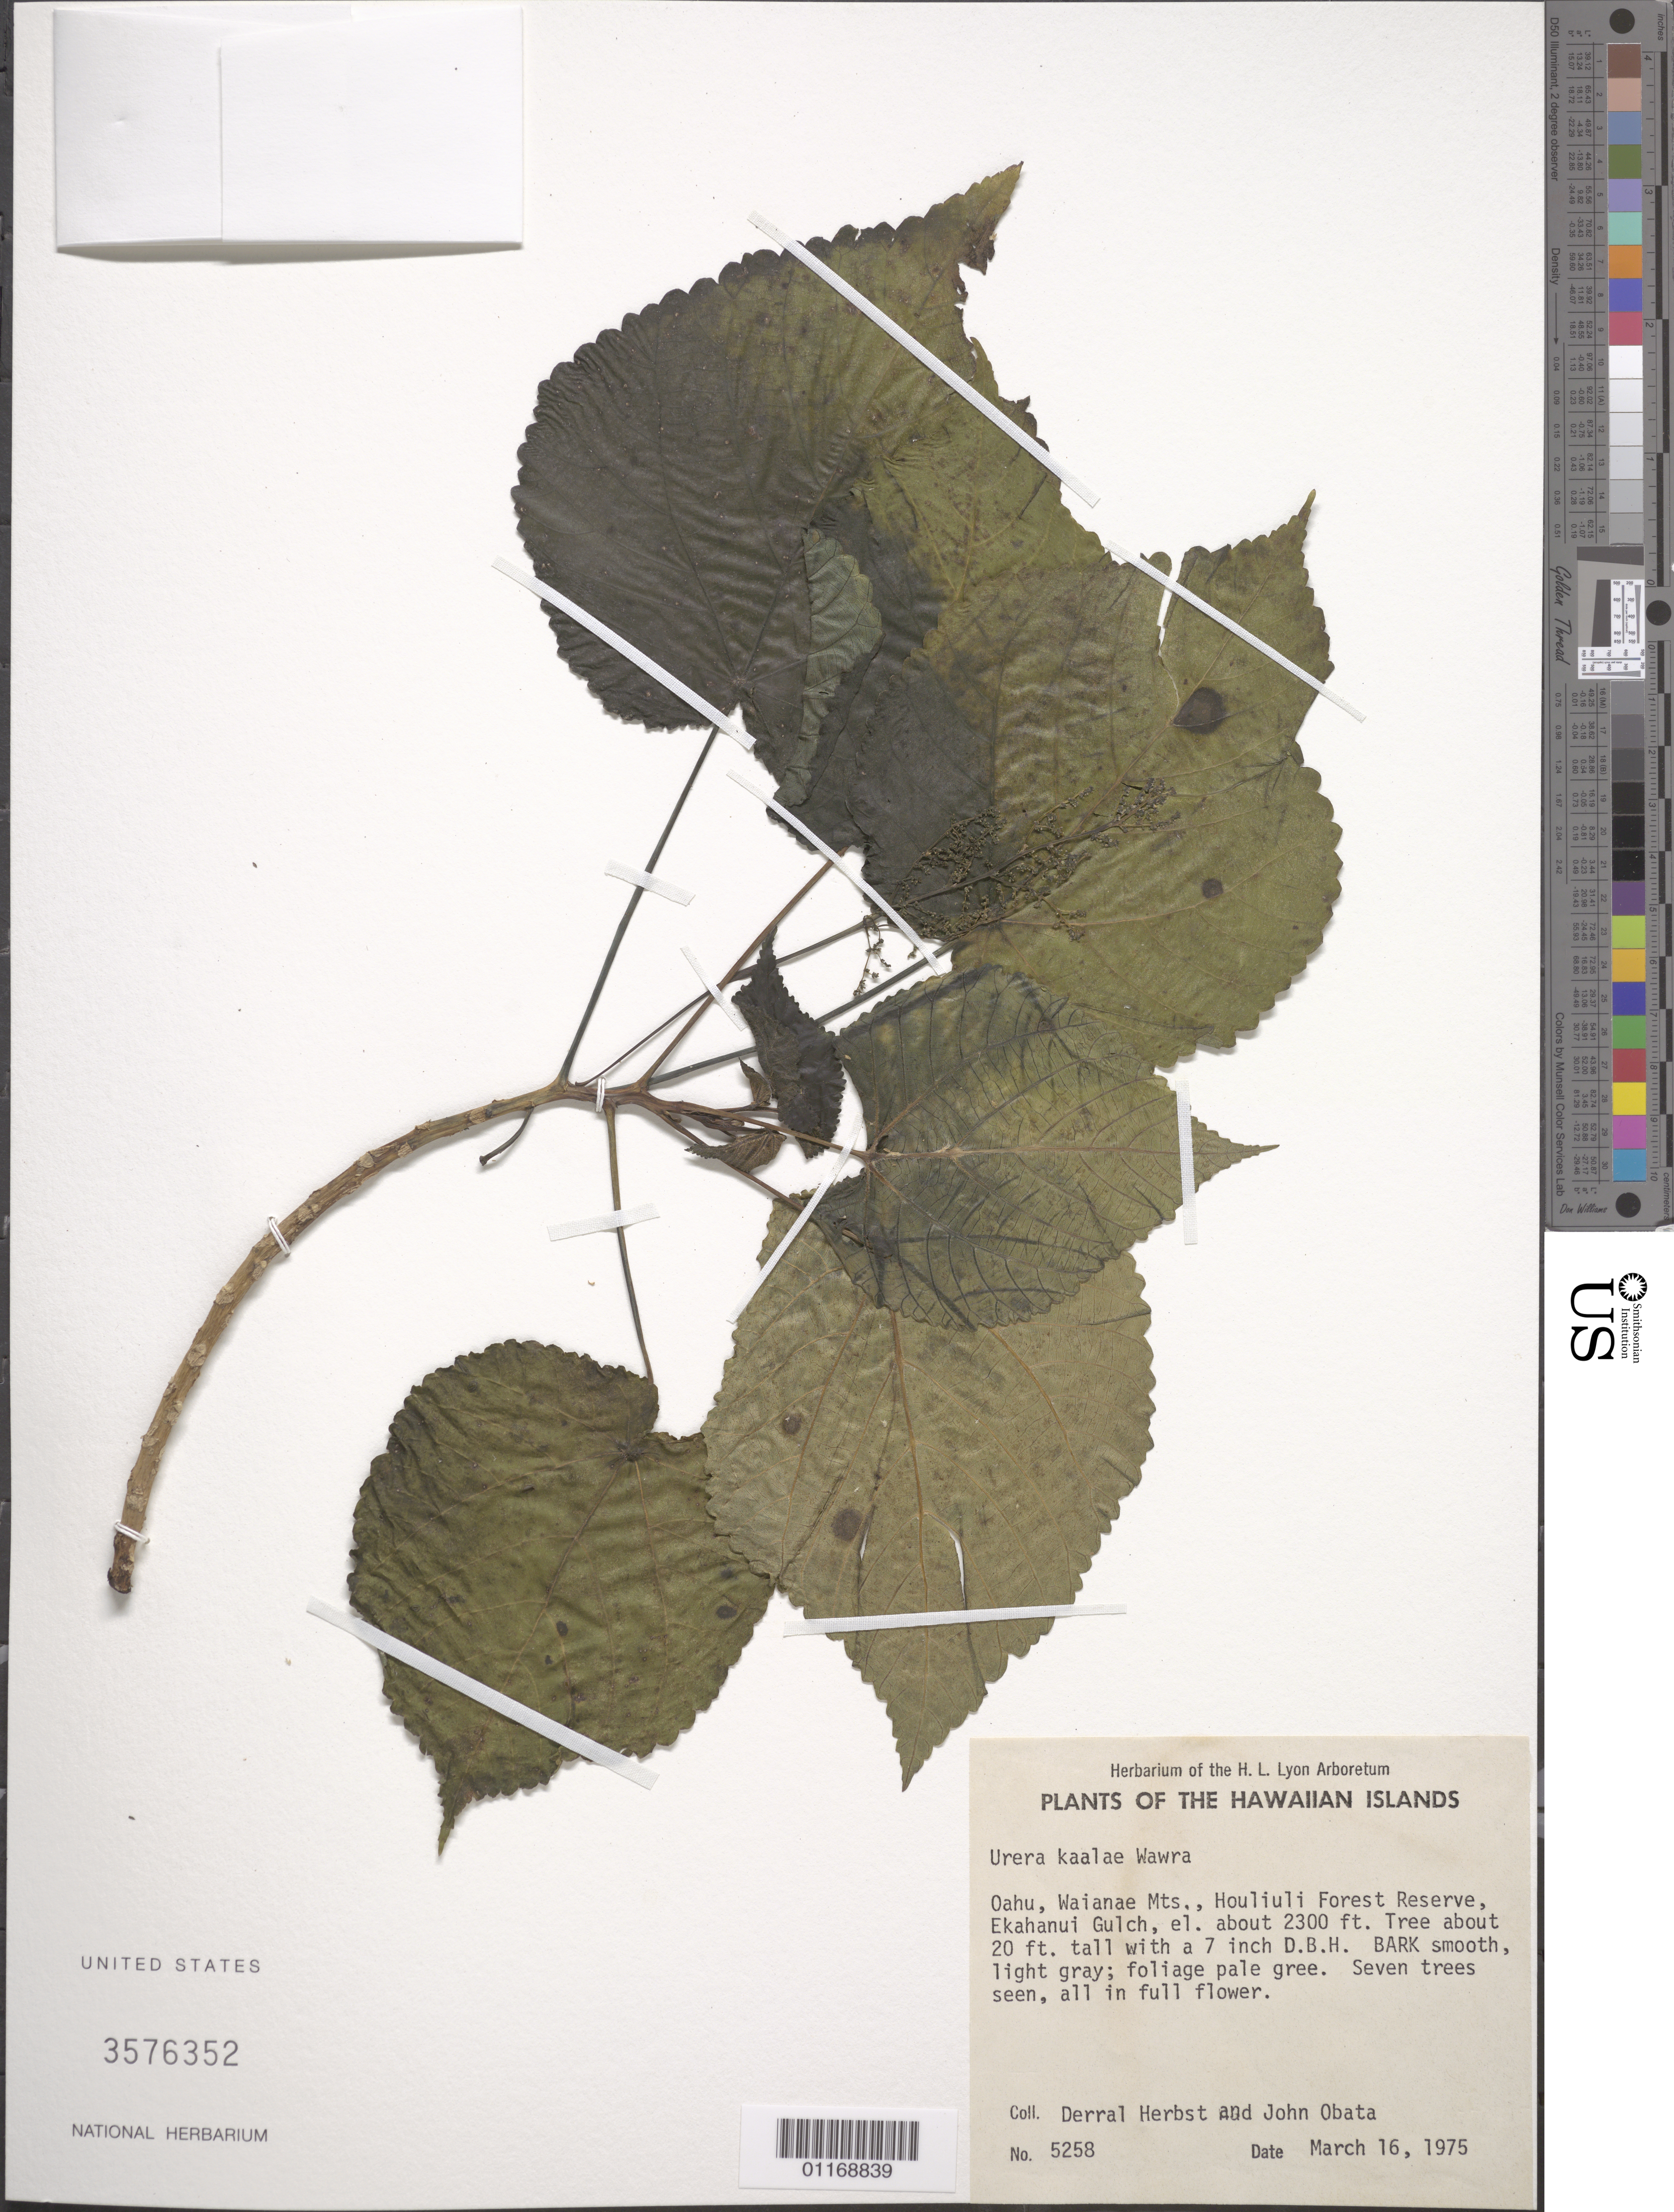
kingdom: Plantae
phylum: Tracheophyta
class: Magnoliopsida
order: Rosales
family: Urticaceae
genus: Urera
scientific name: Urera kaalae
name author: Wawra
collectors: D. R. Herbst & J. Obata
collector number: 5258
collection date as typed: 16 Mar 1975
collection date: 1975-03-16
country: United States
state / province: Hawaii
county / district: Honolulu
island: Oahu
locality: Waianae Mts, Honouliuli Forest Reserve, Ekahanui Gulch.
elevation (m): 701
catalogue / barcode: US 3576352